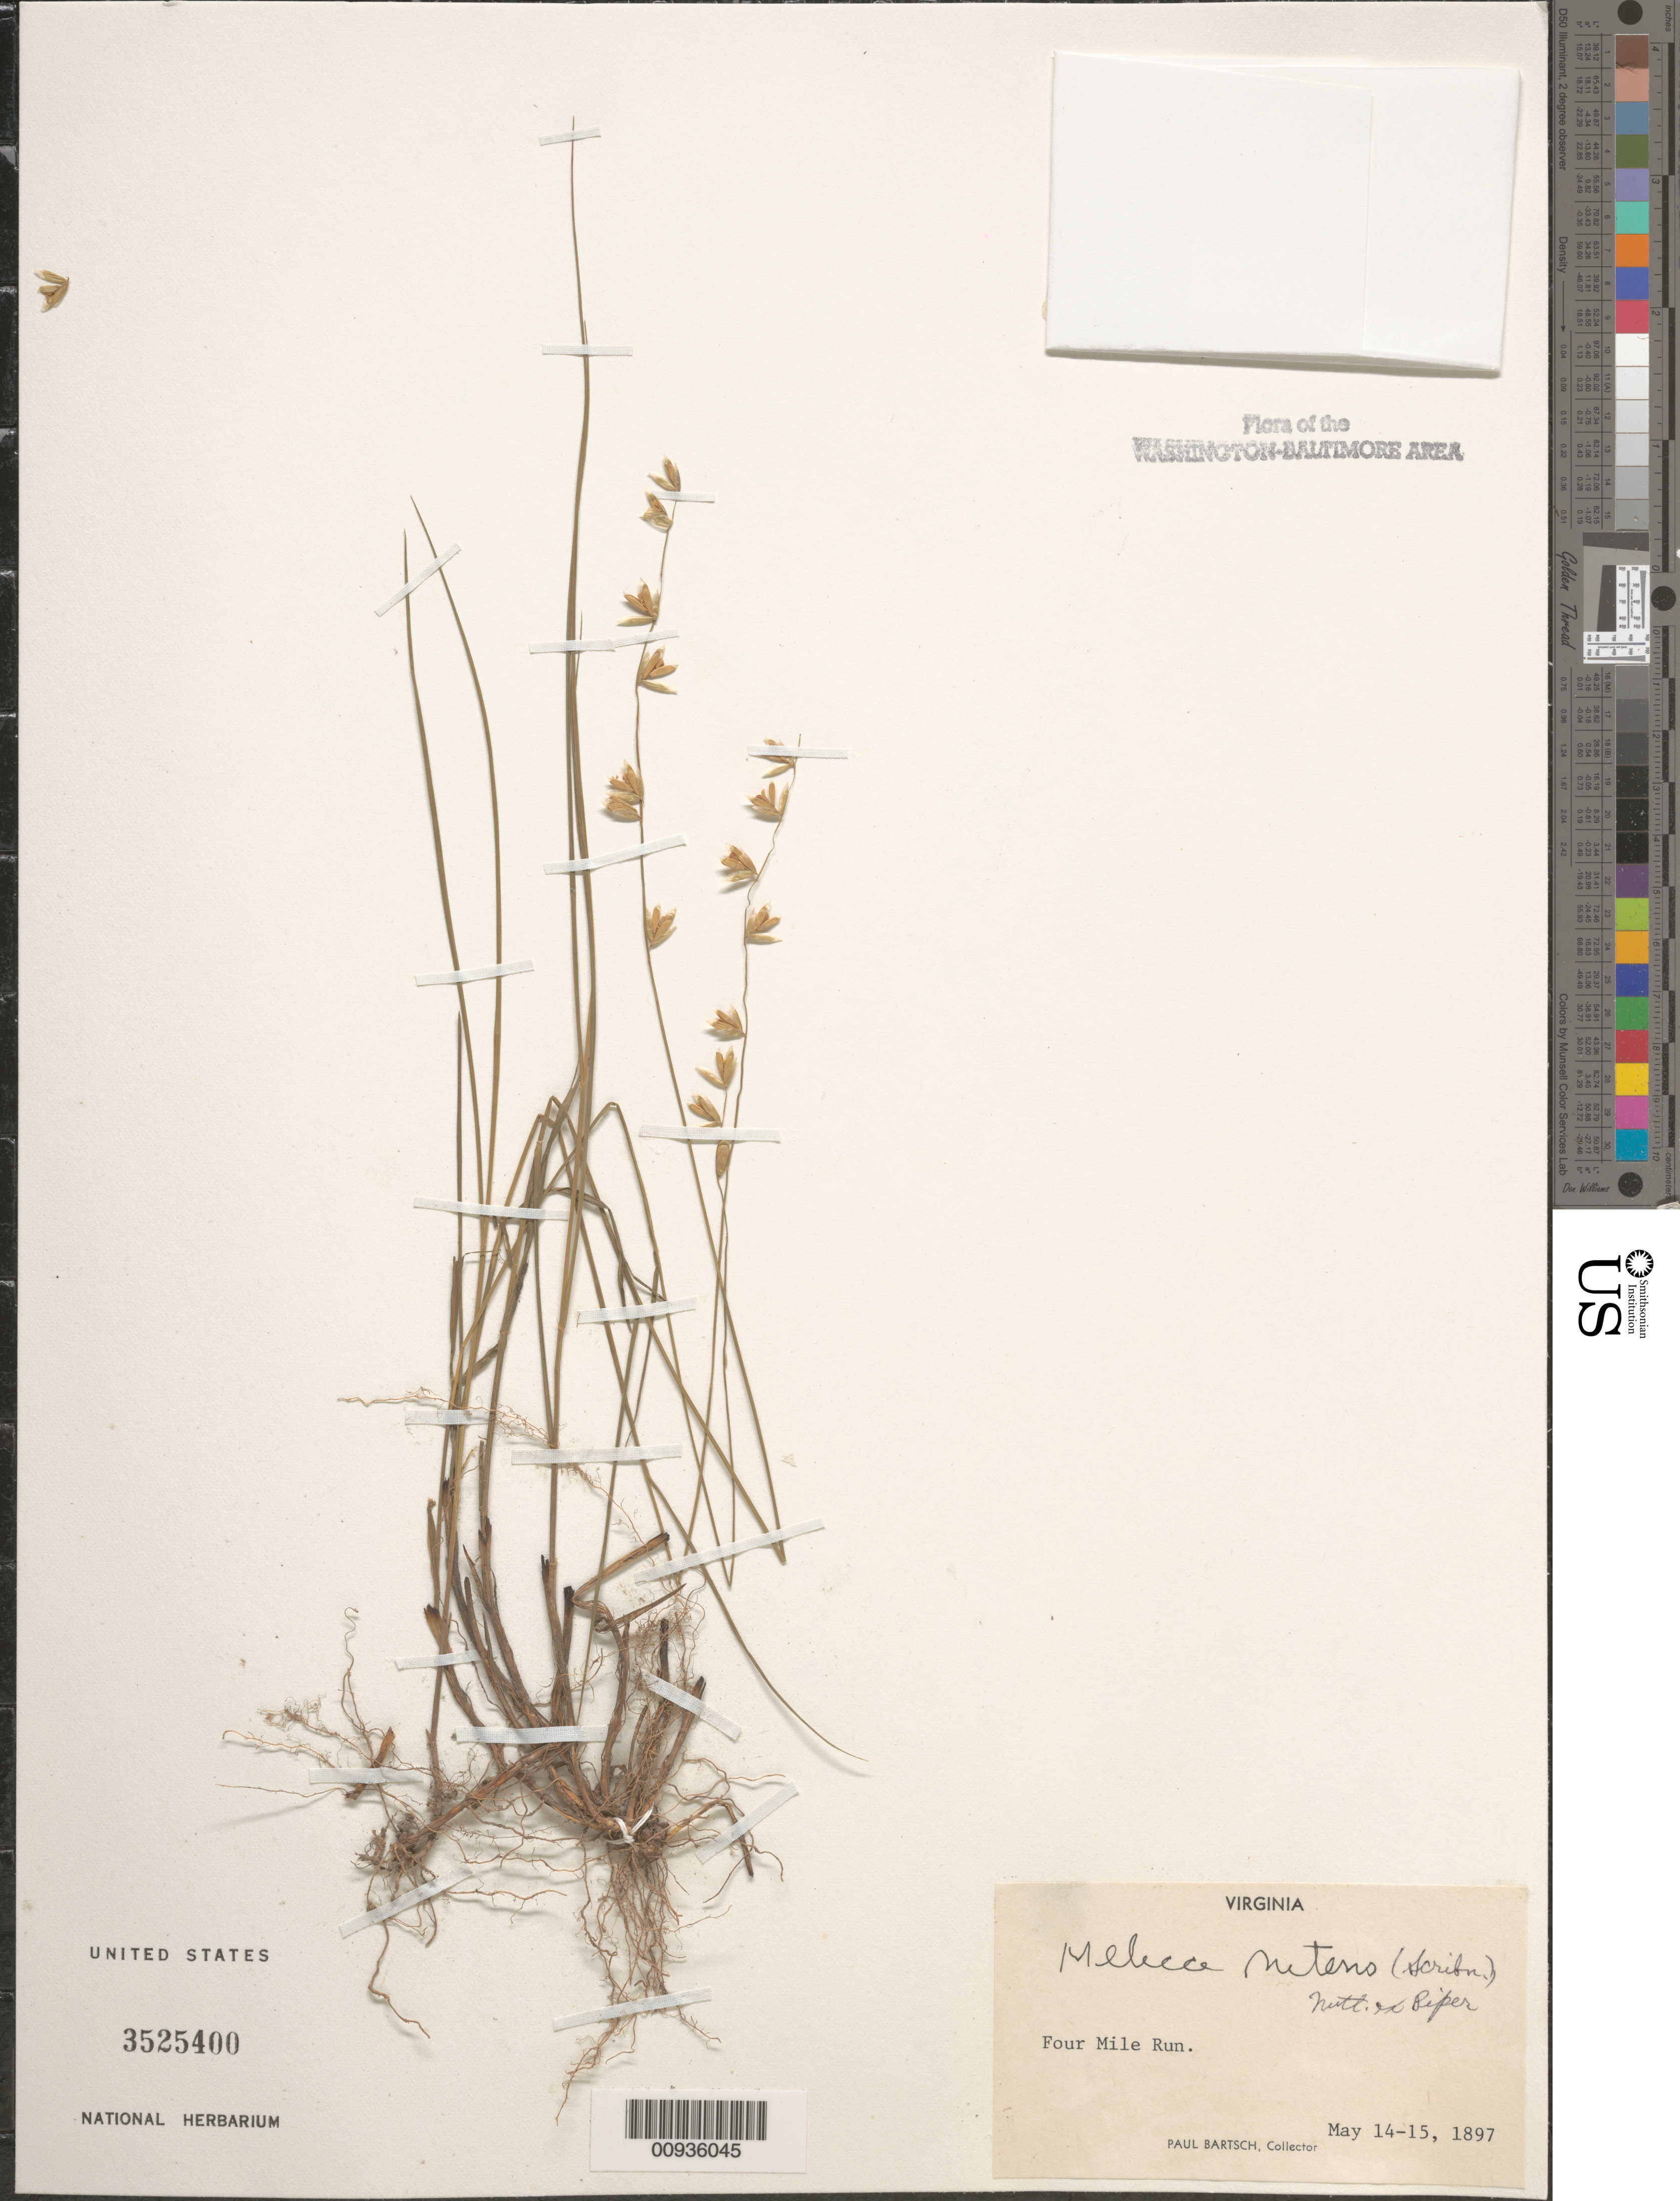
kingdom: Plantae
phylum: Tracheophyta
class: Liliopsida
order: Poales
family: Poaceae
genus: Melica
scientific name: Melica nitens Nutt. ex Scribn., nom. nud.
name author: Nutt. ex Scribn.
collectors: P. Bartsch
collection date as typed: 14-15 May 1897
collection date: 1897-05-14/1897-05-15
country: United States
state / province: Virginia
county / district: Arlington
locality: Four Mile Run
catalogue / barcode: US 3525400